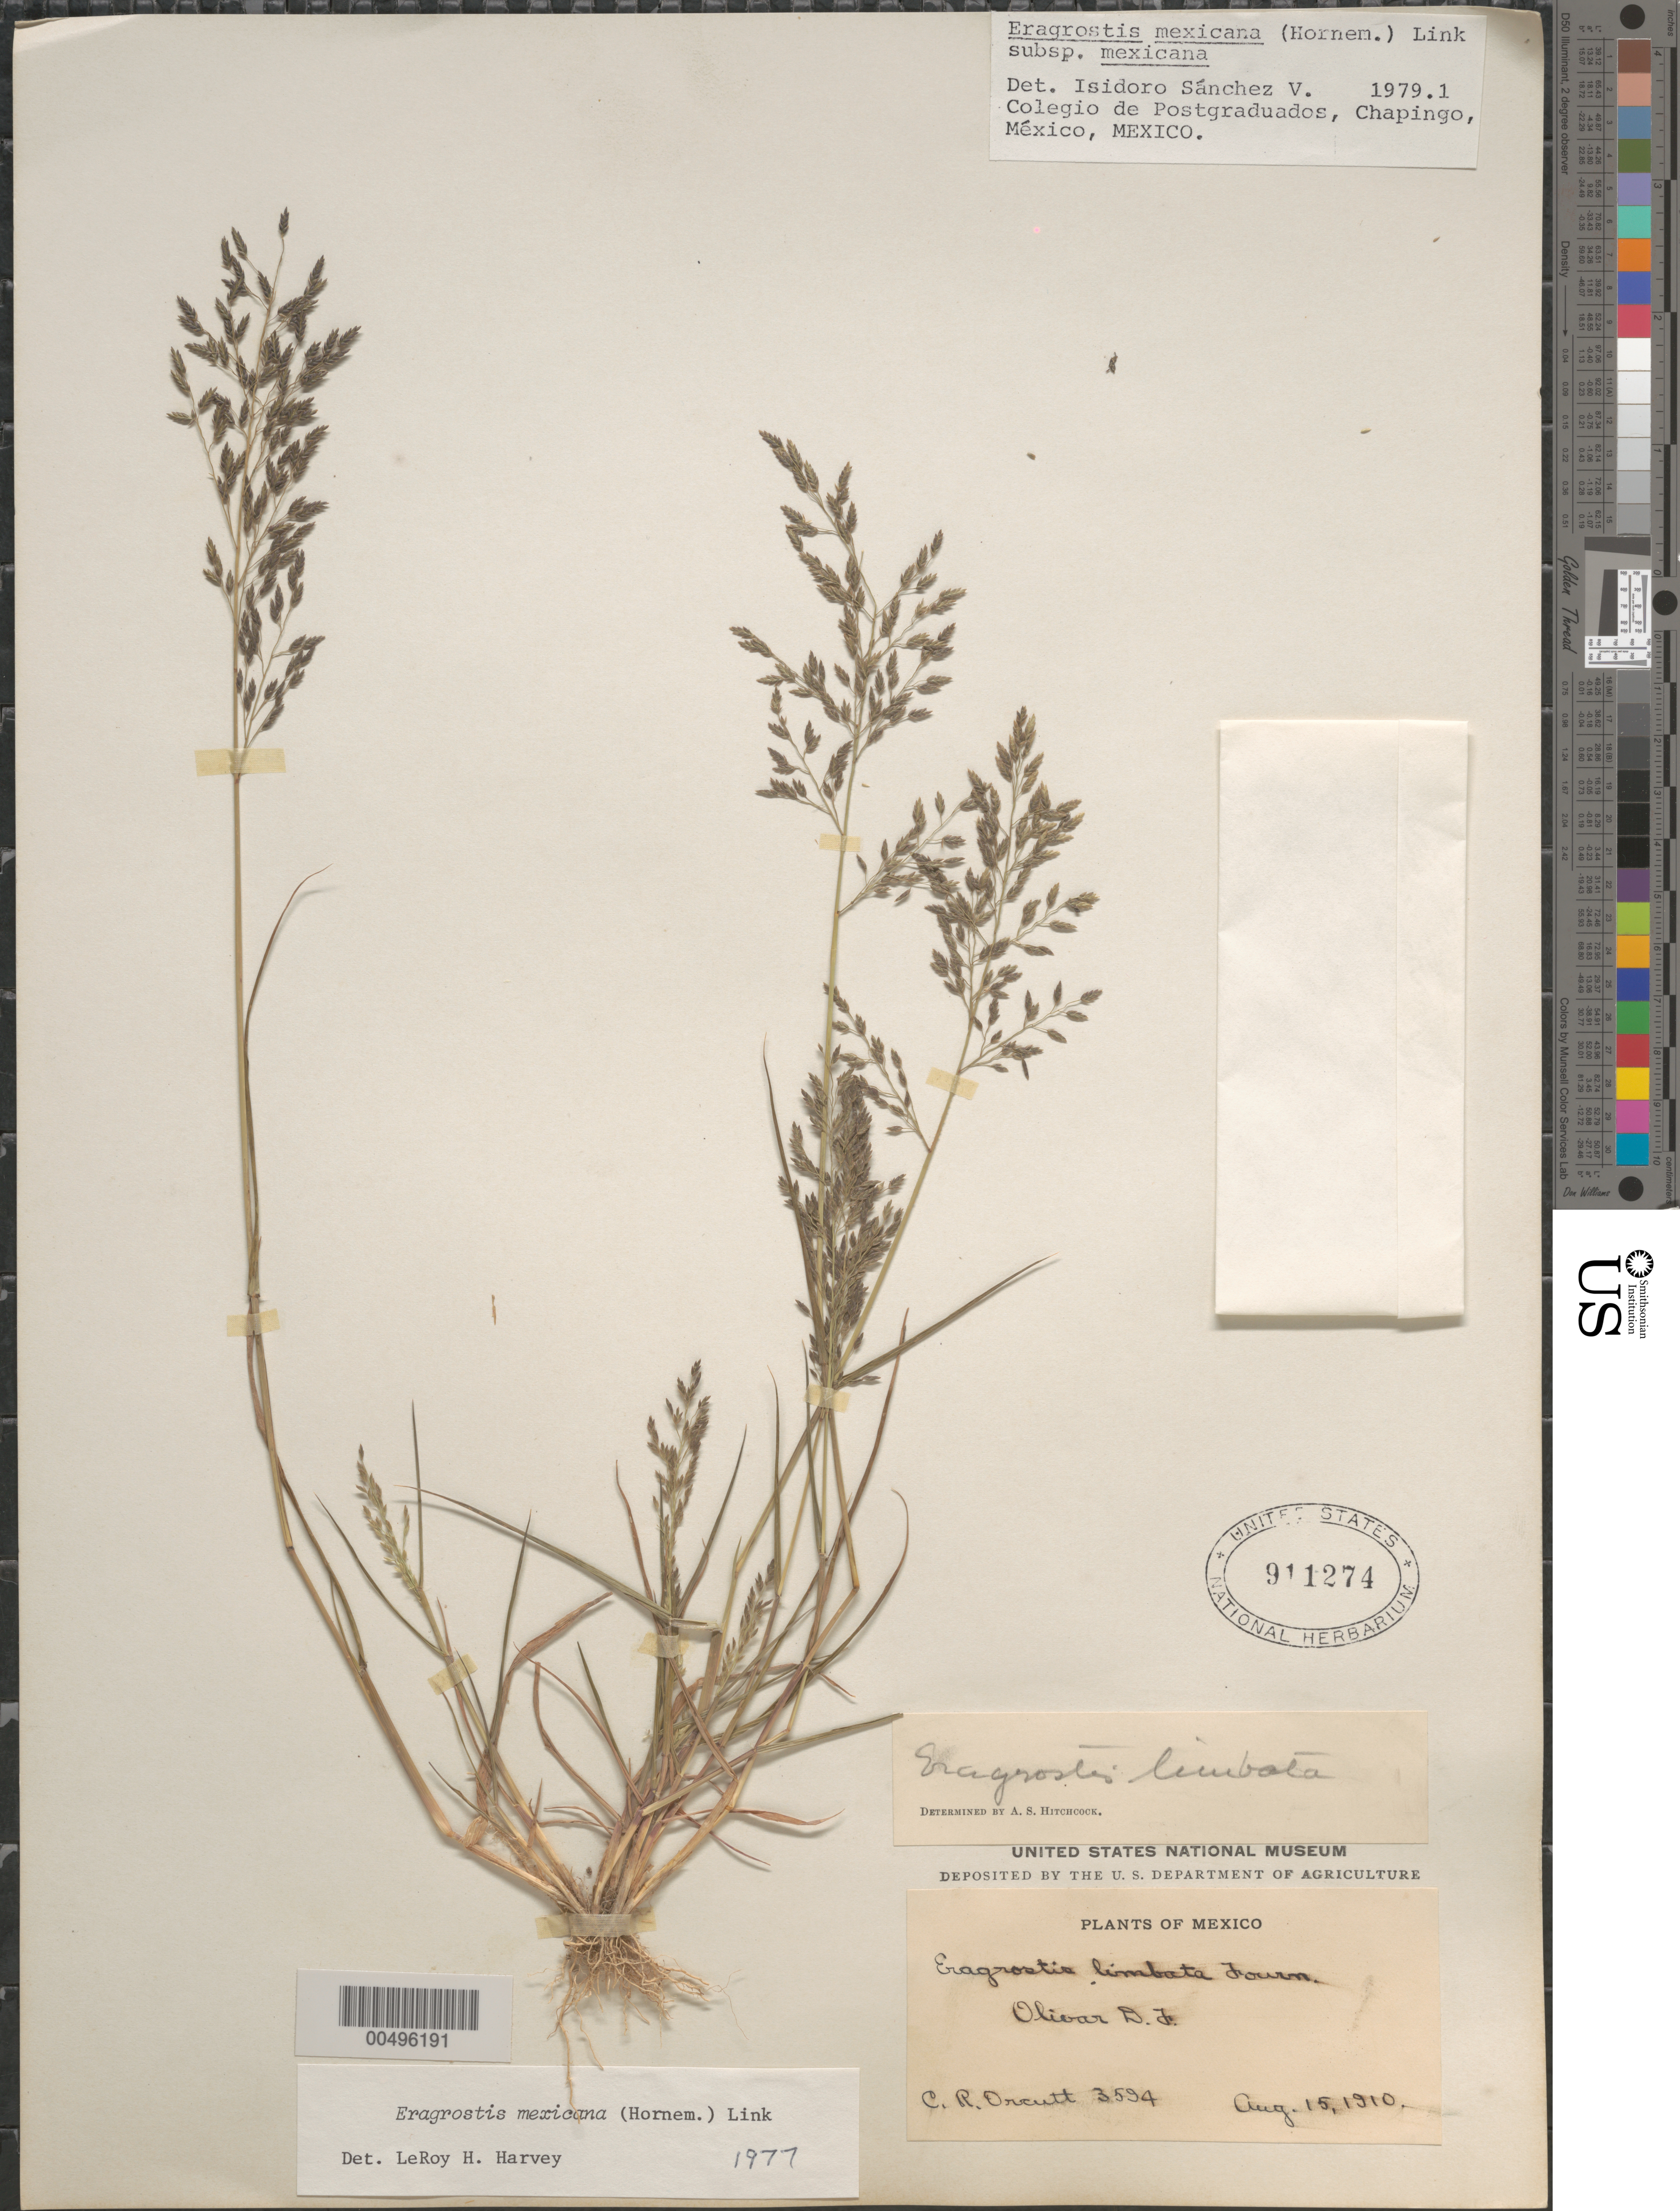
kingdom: Plantae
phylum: Tracheophyta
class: Liliopsida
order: Poales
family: Poaceae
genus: Eragrostis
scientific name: Eragrostis mexicana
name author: (Hornem.) Link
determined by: Sánchez Vega, I. M.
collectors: C. R. Orcutt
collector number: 3594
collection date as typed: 15 Aug 1910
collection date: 1910-08-15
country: Mexico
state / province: Distrito Federal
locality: Olivar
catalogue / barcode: US 911274